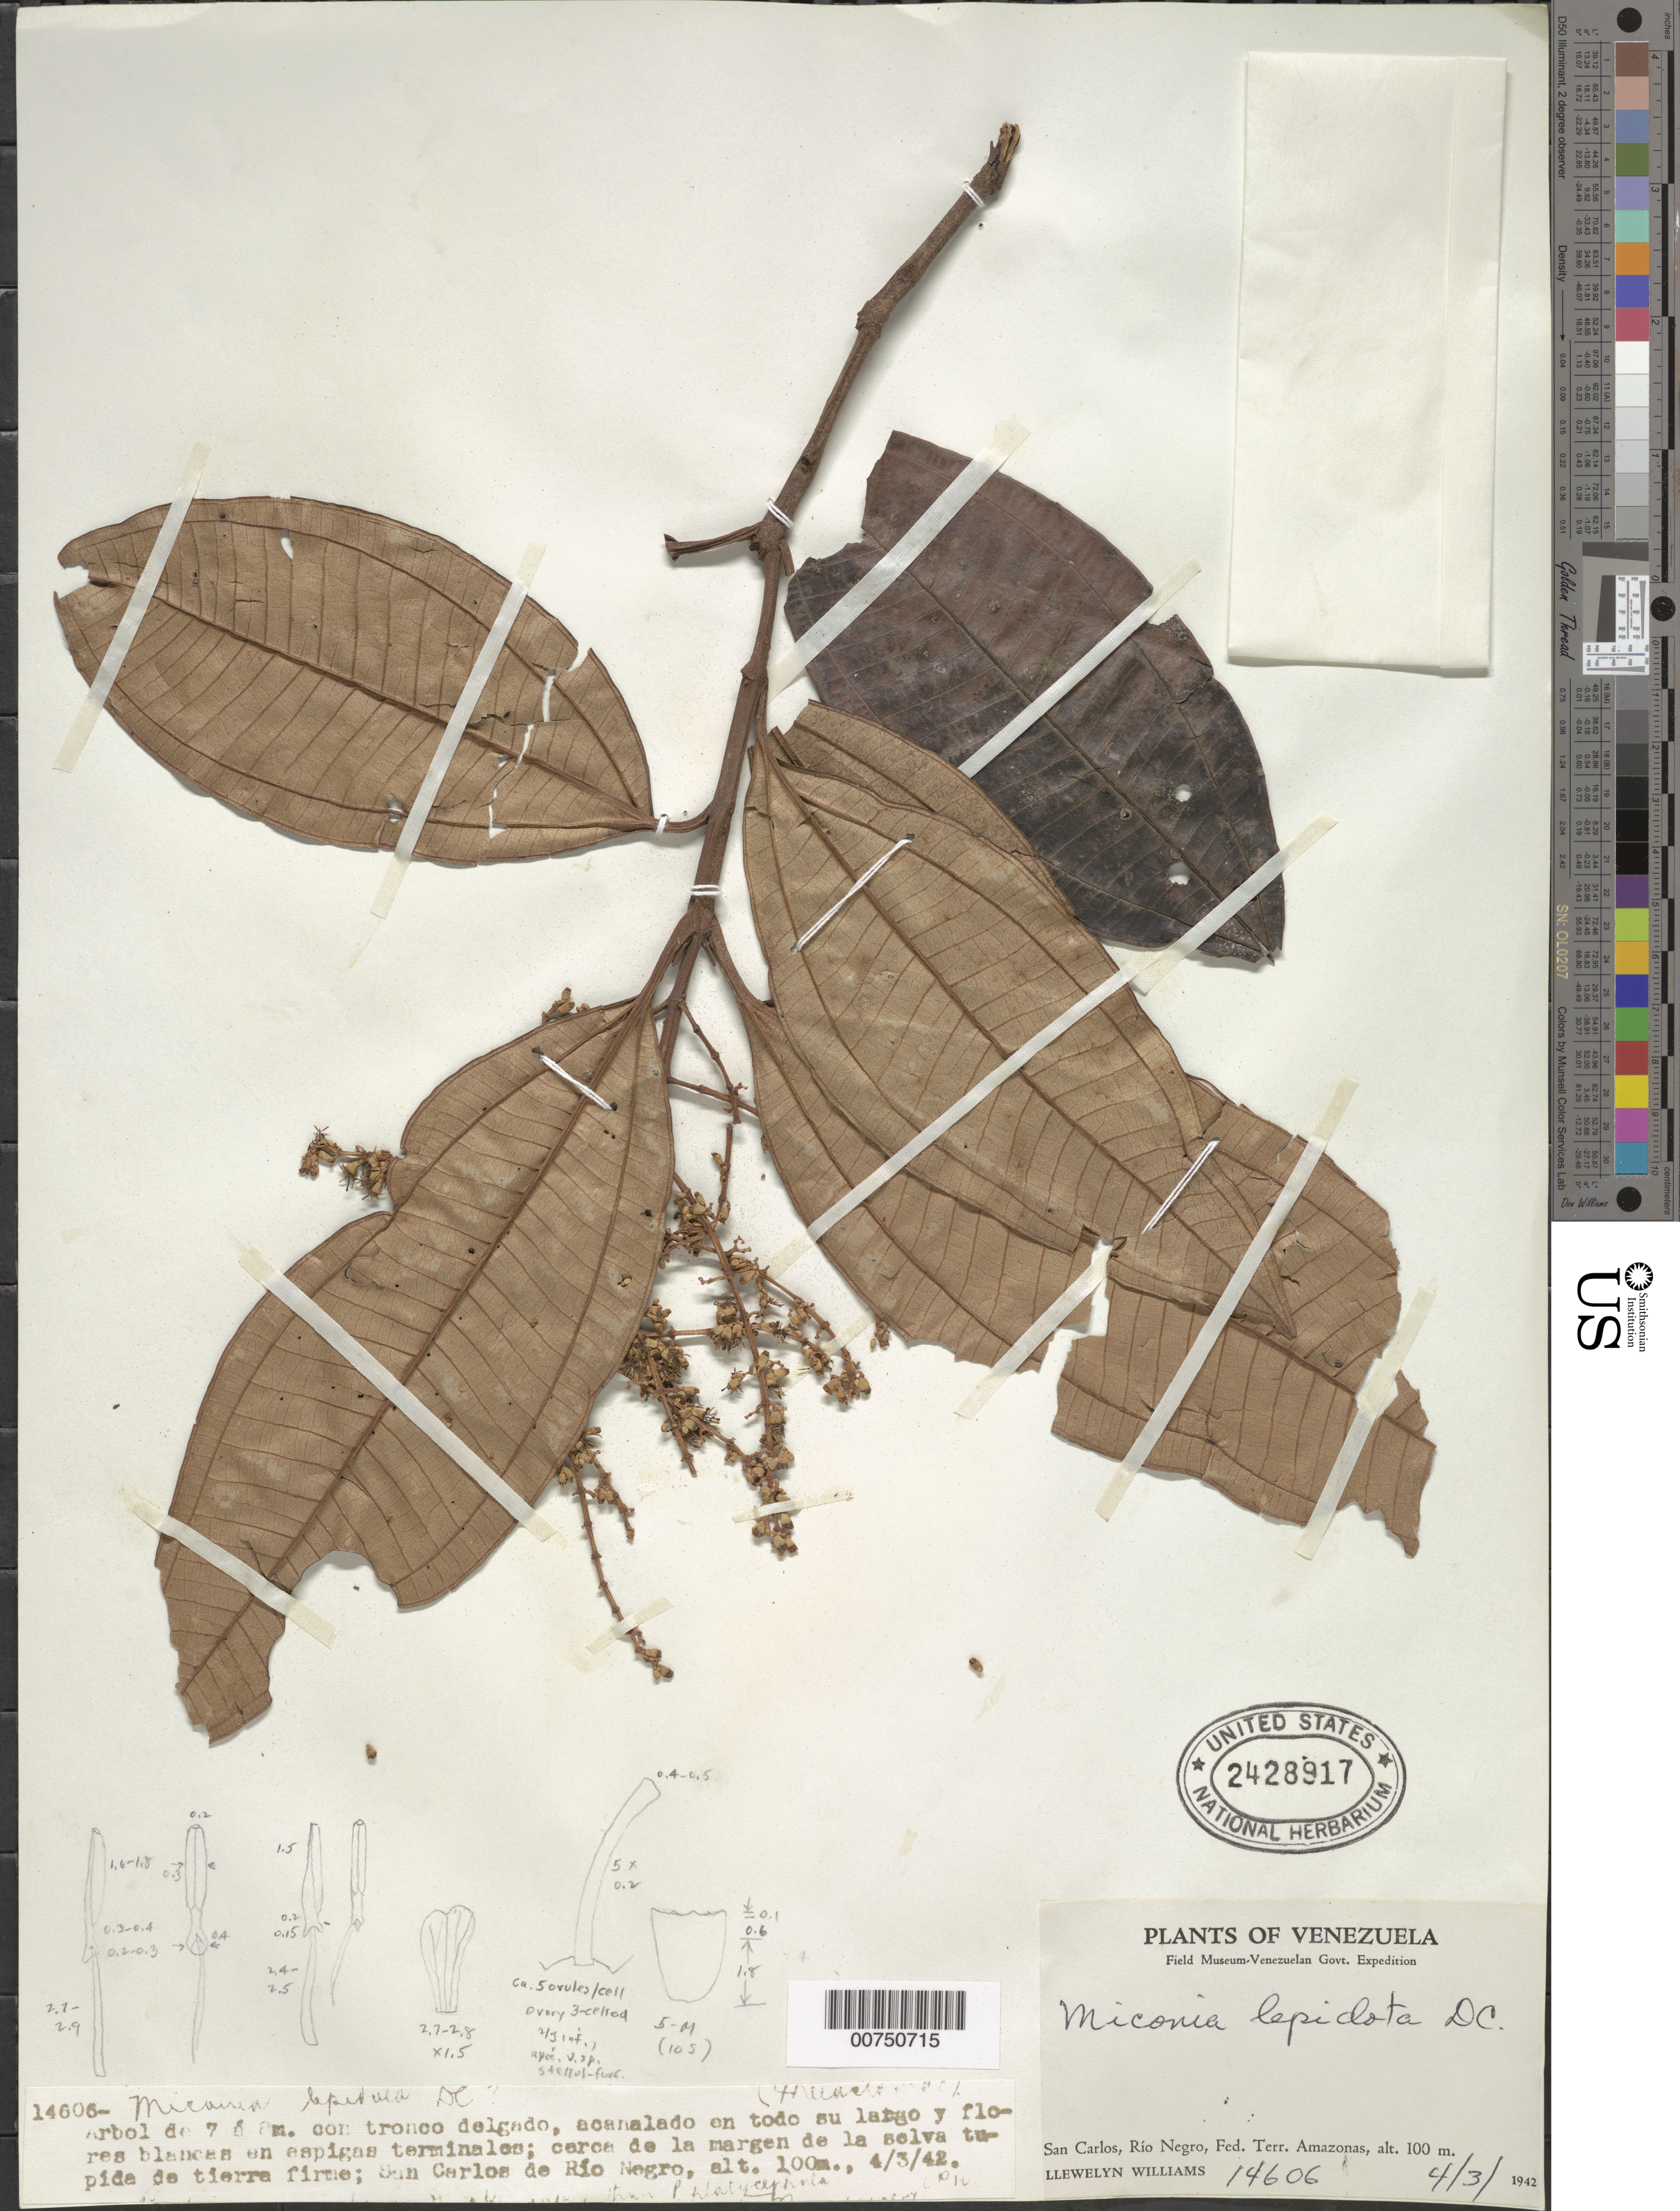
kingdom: Plantae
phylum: Tracheophyta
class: Magnoliopsida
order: Myrtales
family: Melastomataceae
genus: Miconia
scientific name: Miconia punctata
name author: (Desr.) D. Don ex DC.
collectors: Ll. Williams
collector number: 14606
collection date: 1942-03-04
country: Venezuela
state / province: Amazonas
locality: San Carlos, Río Negro, Fed. Terr. Amazonas.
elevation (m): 100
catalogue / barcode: US 2428917